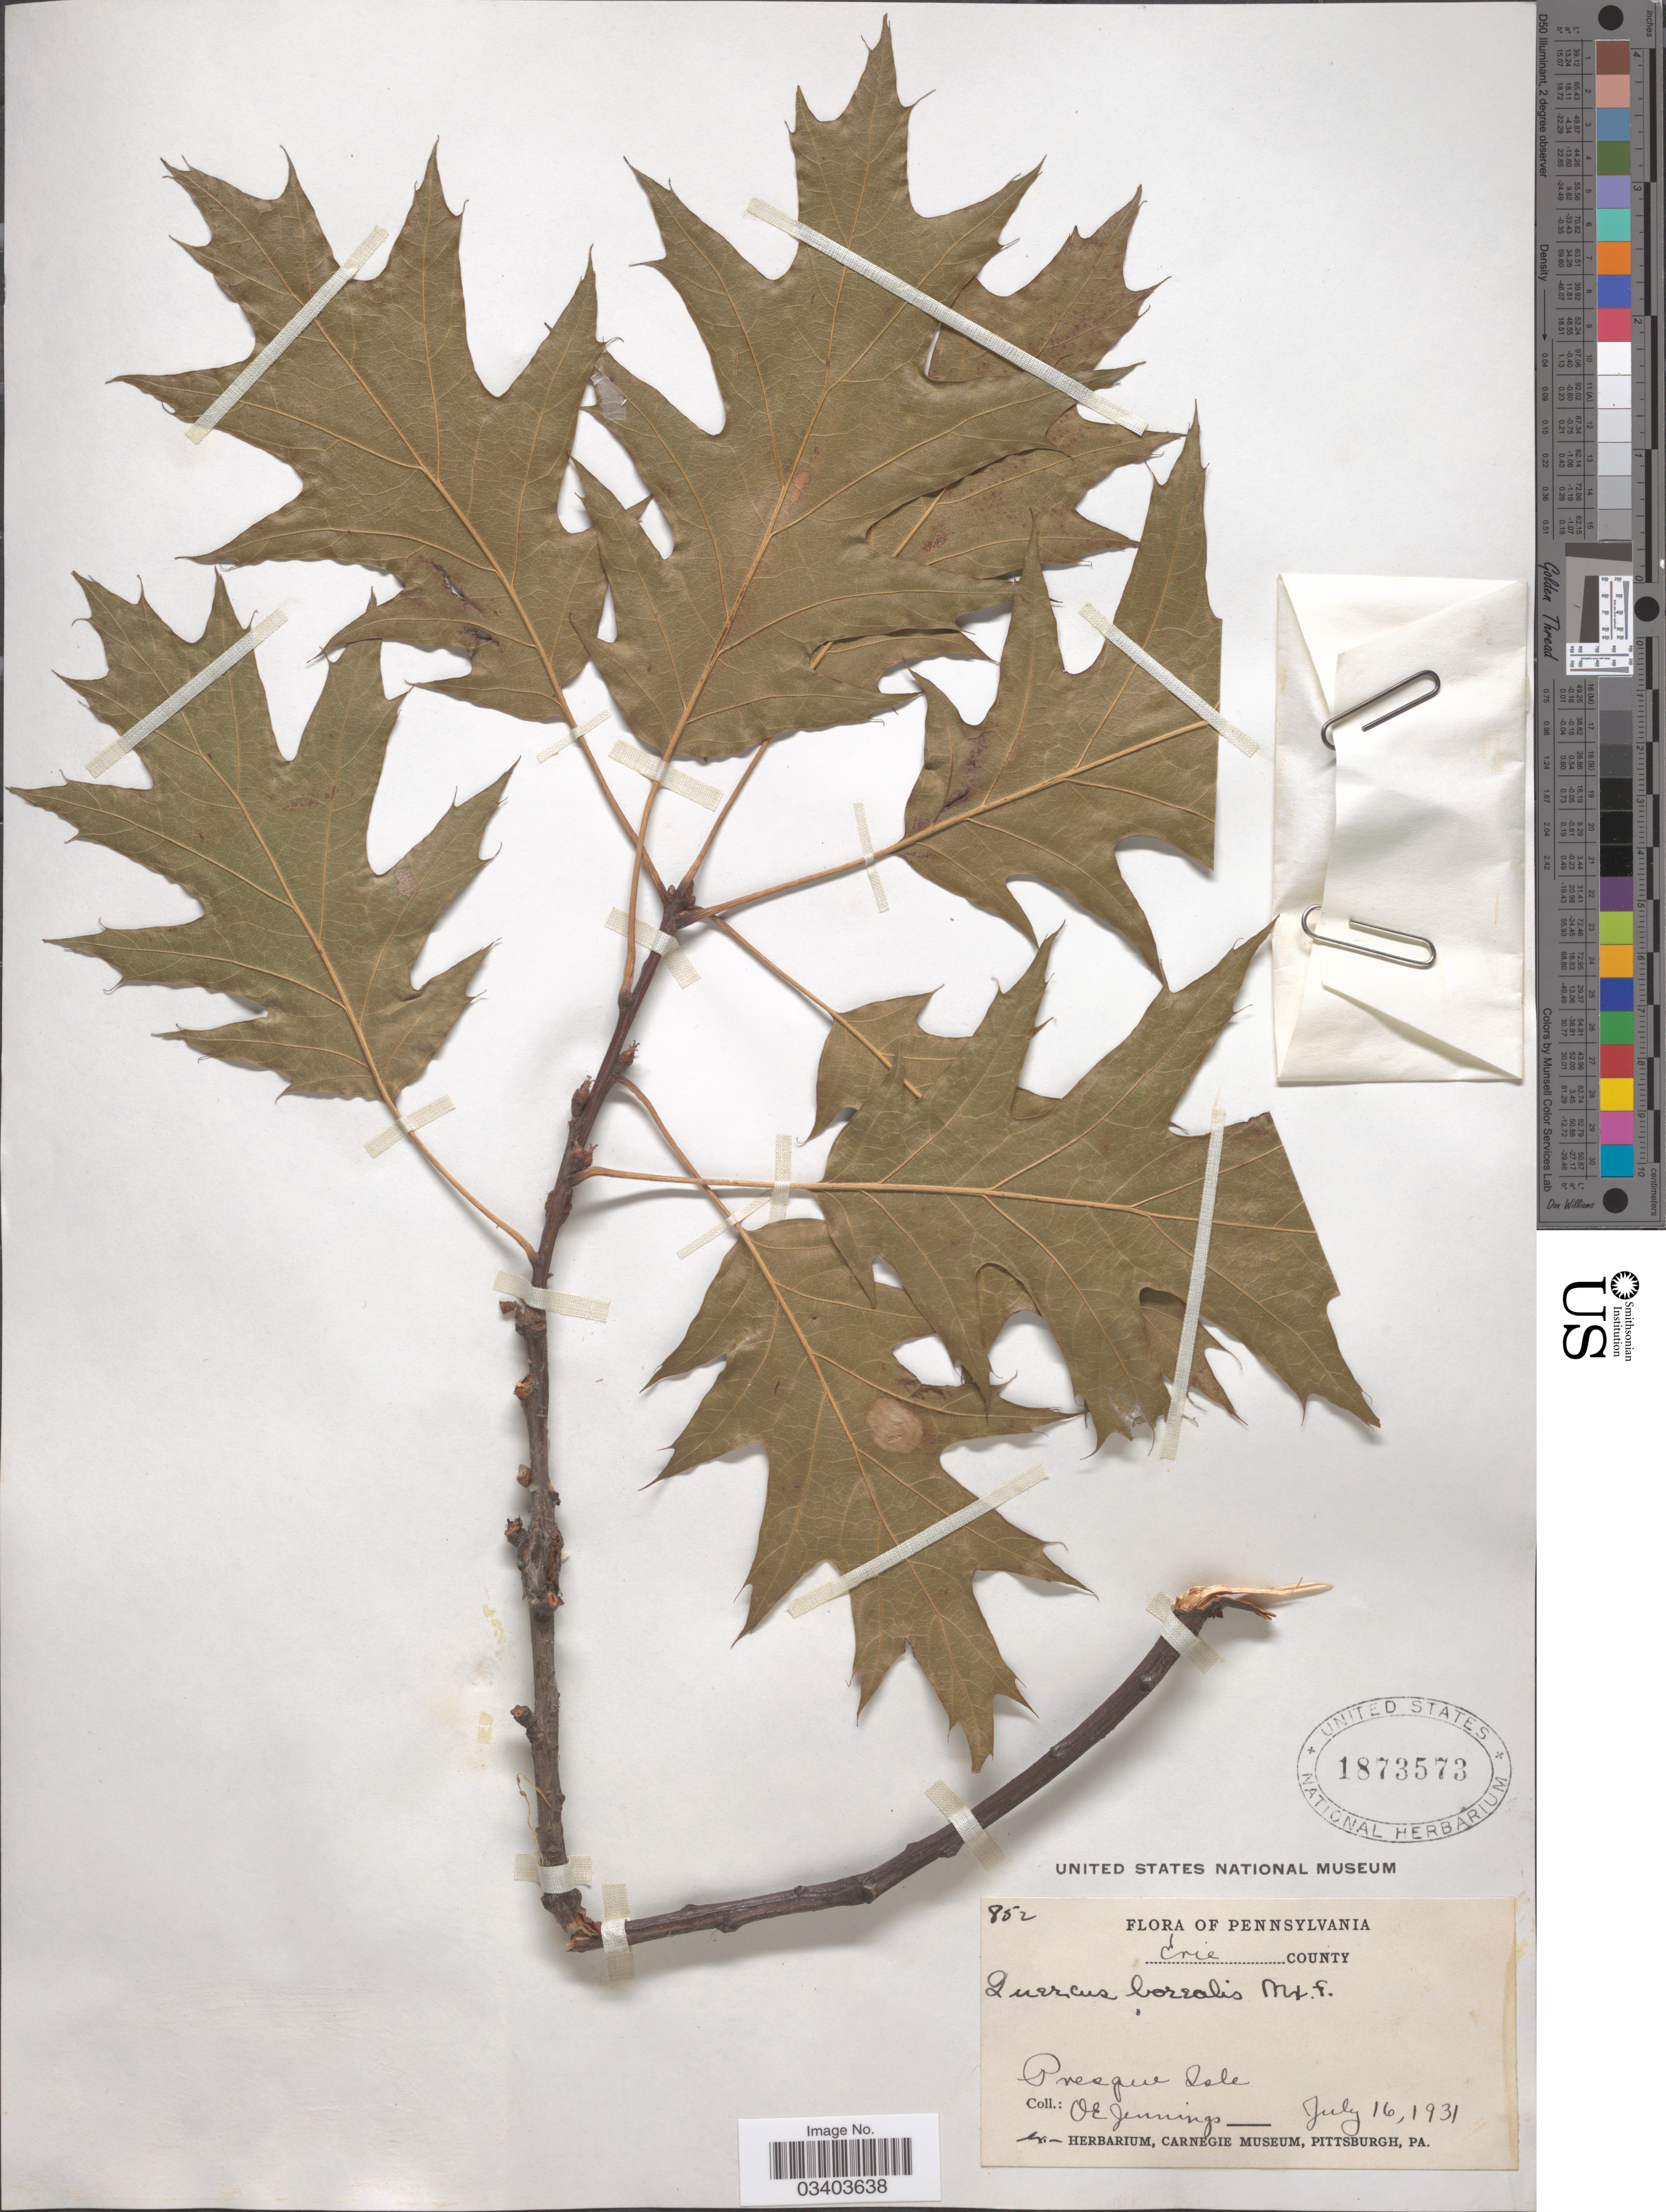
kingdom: Plantae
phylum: Tracheophyta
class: Magnoliopsida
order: Fagales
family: Fagaceae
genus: Quercus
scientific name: Quercus borealis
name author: F. Michx.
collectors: O. E. Jennings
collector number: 852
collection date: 1931-07-16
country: United States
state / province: Pennsylvania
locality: Erie County. Presque Isle.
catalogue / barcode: US 1873573